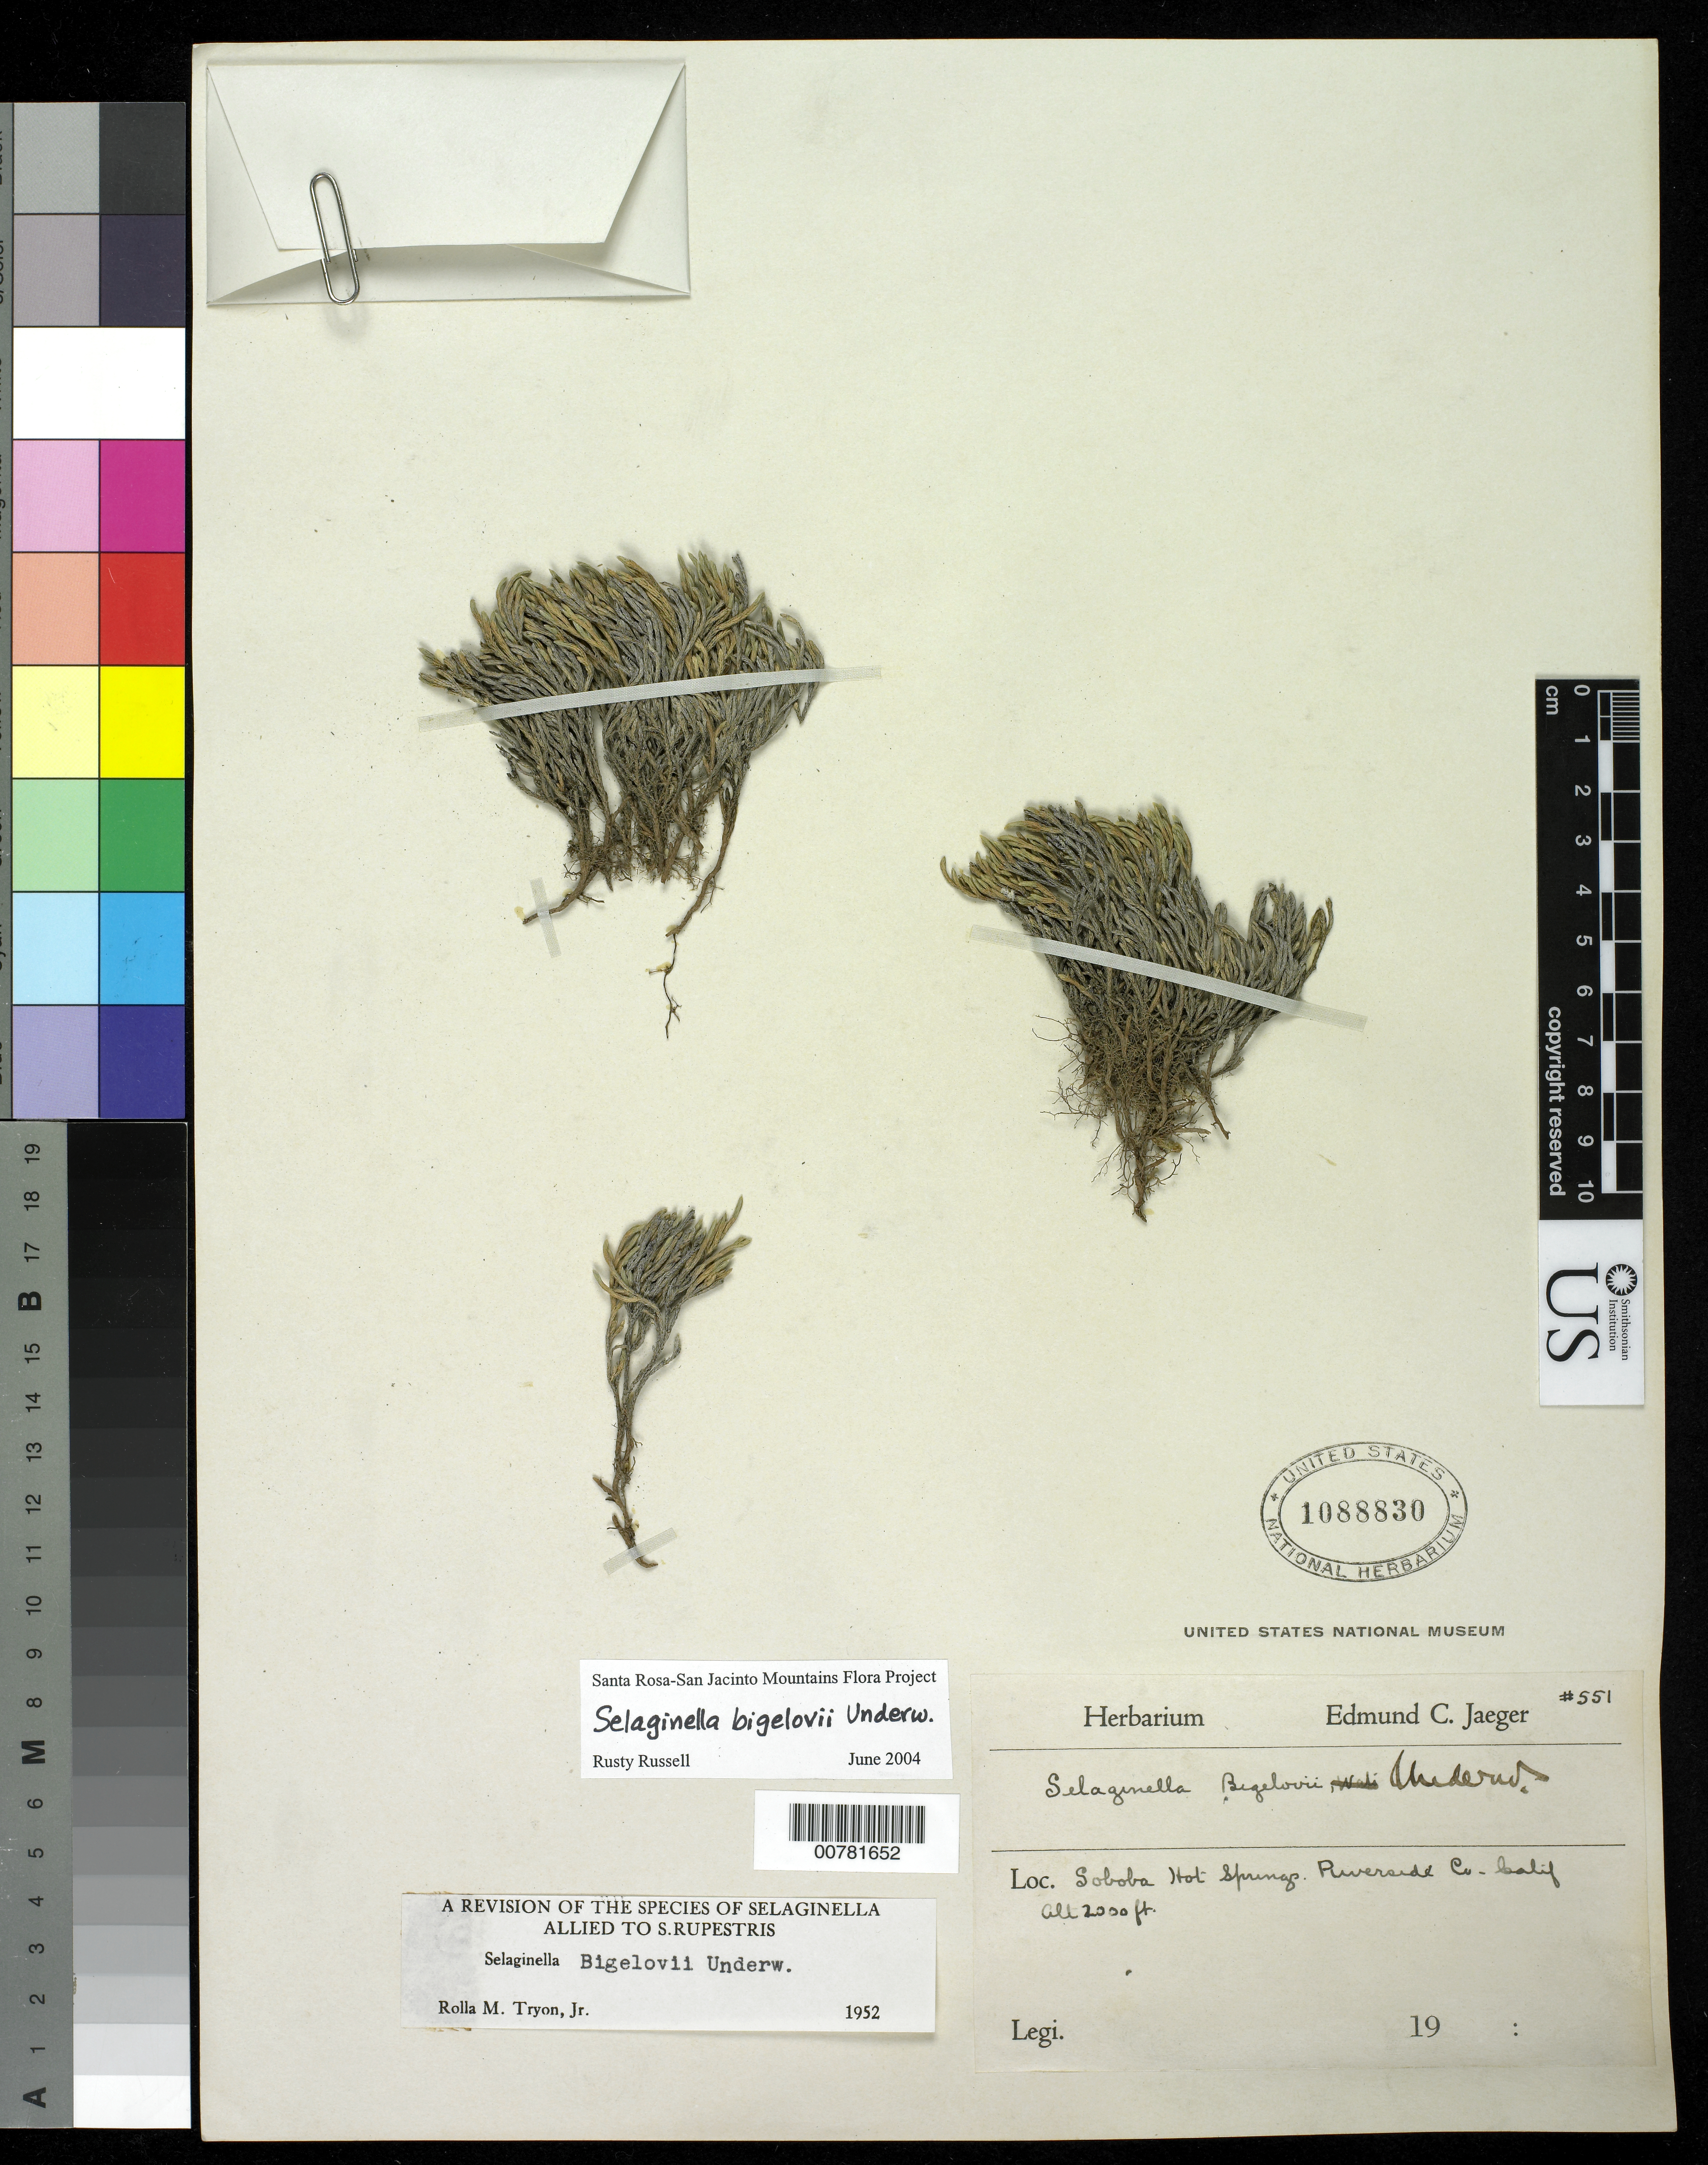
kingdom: Plantae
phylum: Tracheophyta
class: Lycopodiopsida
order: Selaginellales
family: Selaginellaceae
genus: Selaginella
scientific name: Selaginella bigelovii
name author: Underw.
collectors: ex herb. E.C. Jaeger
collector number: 551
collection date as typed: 19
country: United States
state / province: California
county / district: Riverside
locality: Soboba Hot Springs, Riverside Co.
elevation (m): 610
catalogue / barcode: US 1088830